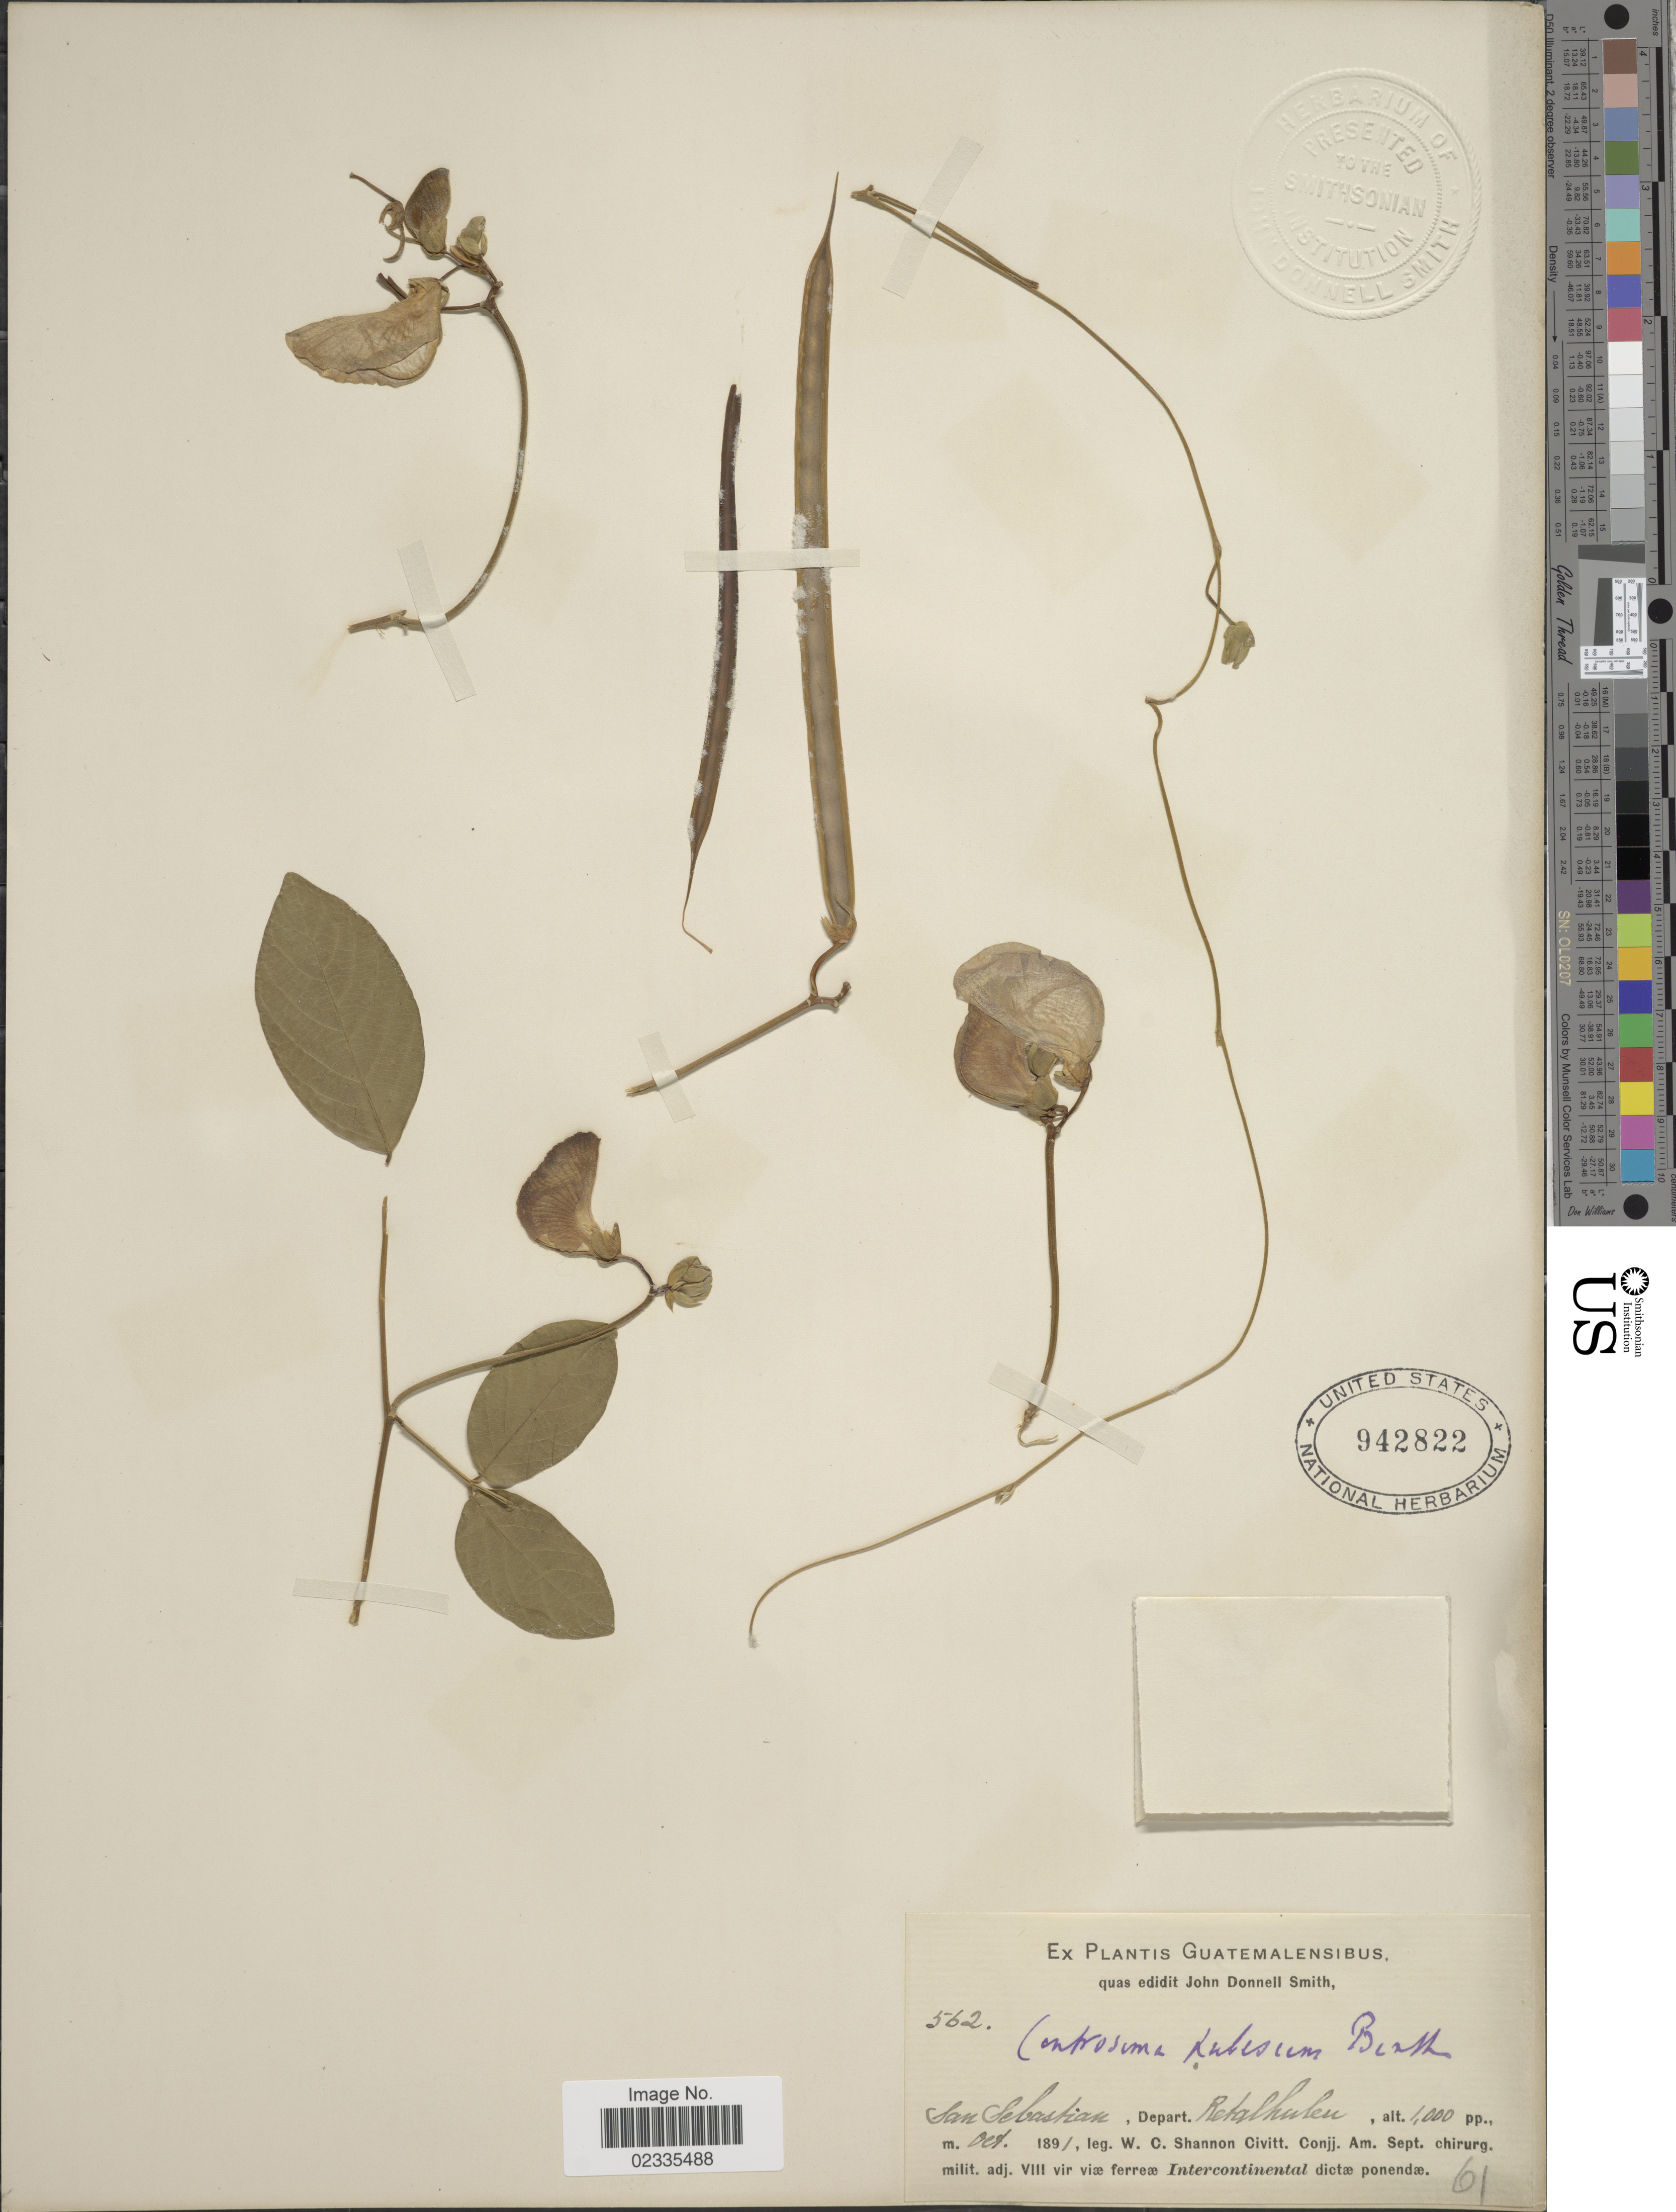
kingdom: Plantae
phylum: Tracheophyta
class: Magnoliopsida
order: Fabales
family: Fabaceae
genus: Centrosema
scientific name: Centrosema pubescens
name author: Benth.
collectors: W. C. Shannon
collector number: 562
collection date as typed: Transcribed d/m/y: /10/189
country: Guatemala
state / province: Retalhuleu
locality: San Sebastian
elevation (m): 305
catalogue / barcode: US 942822